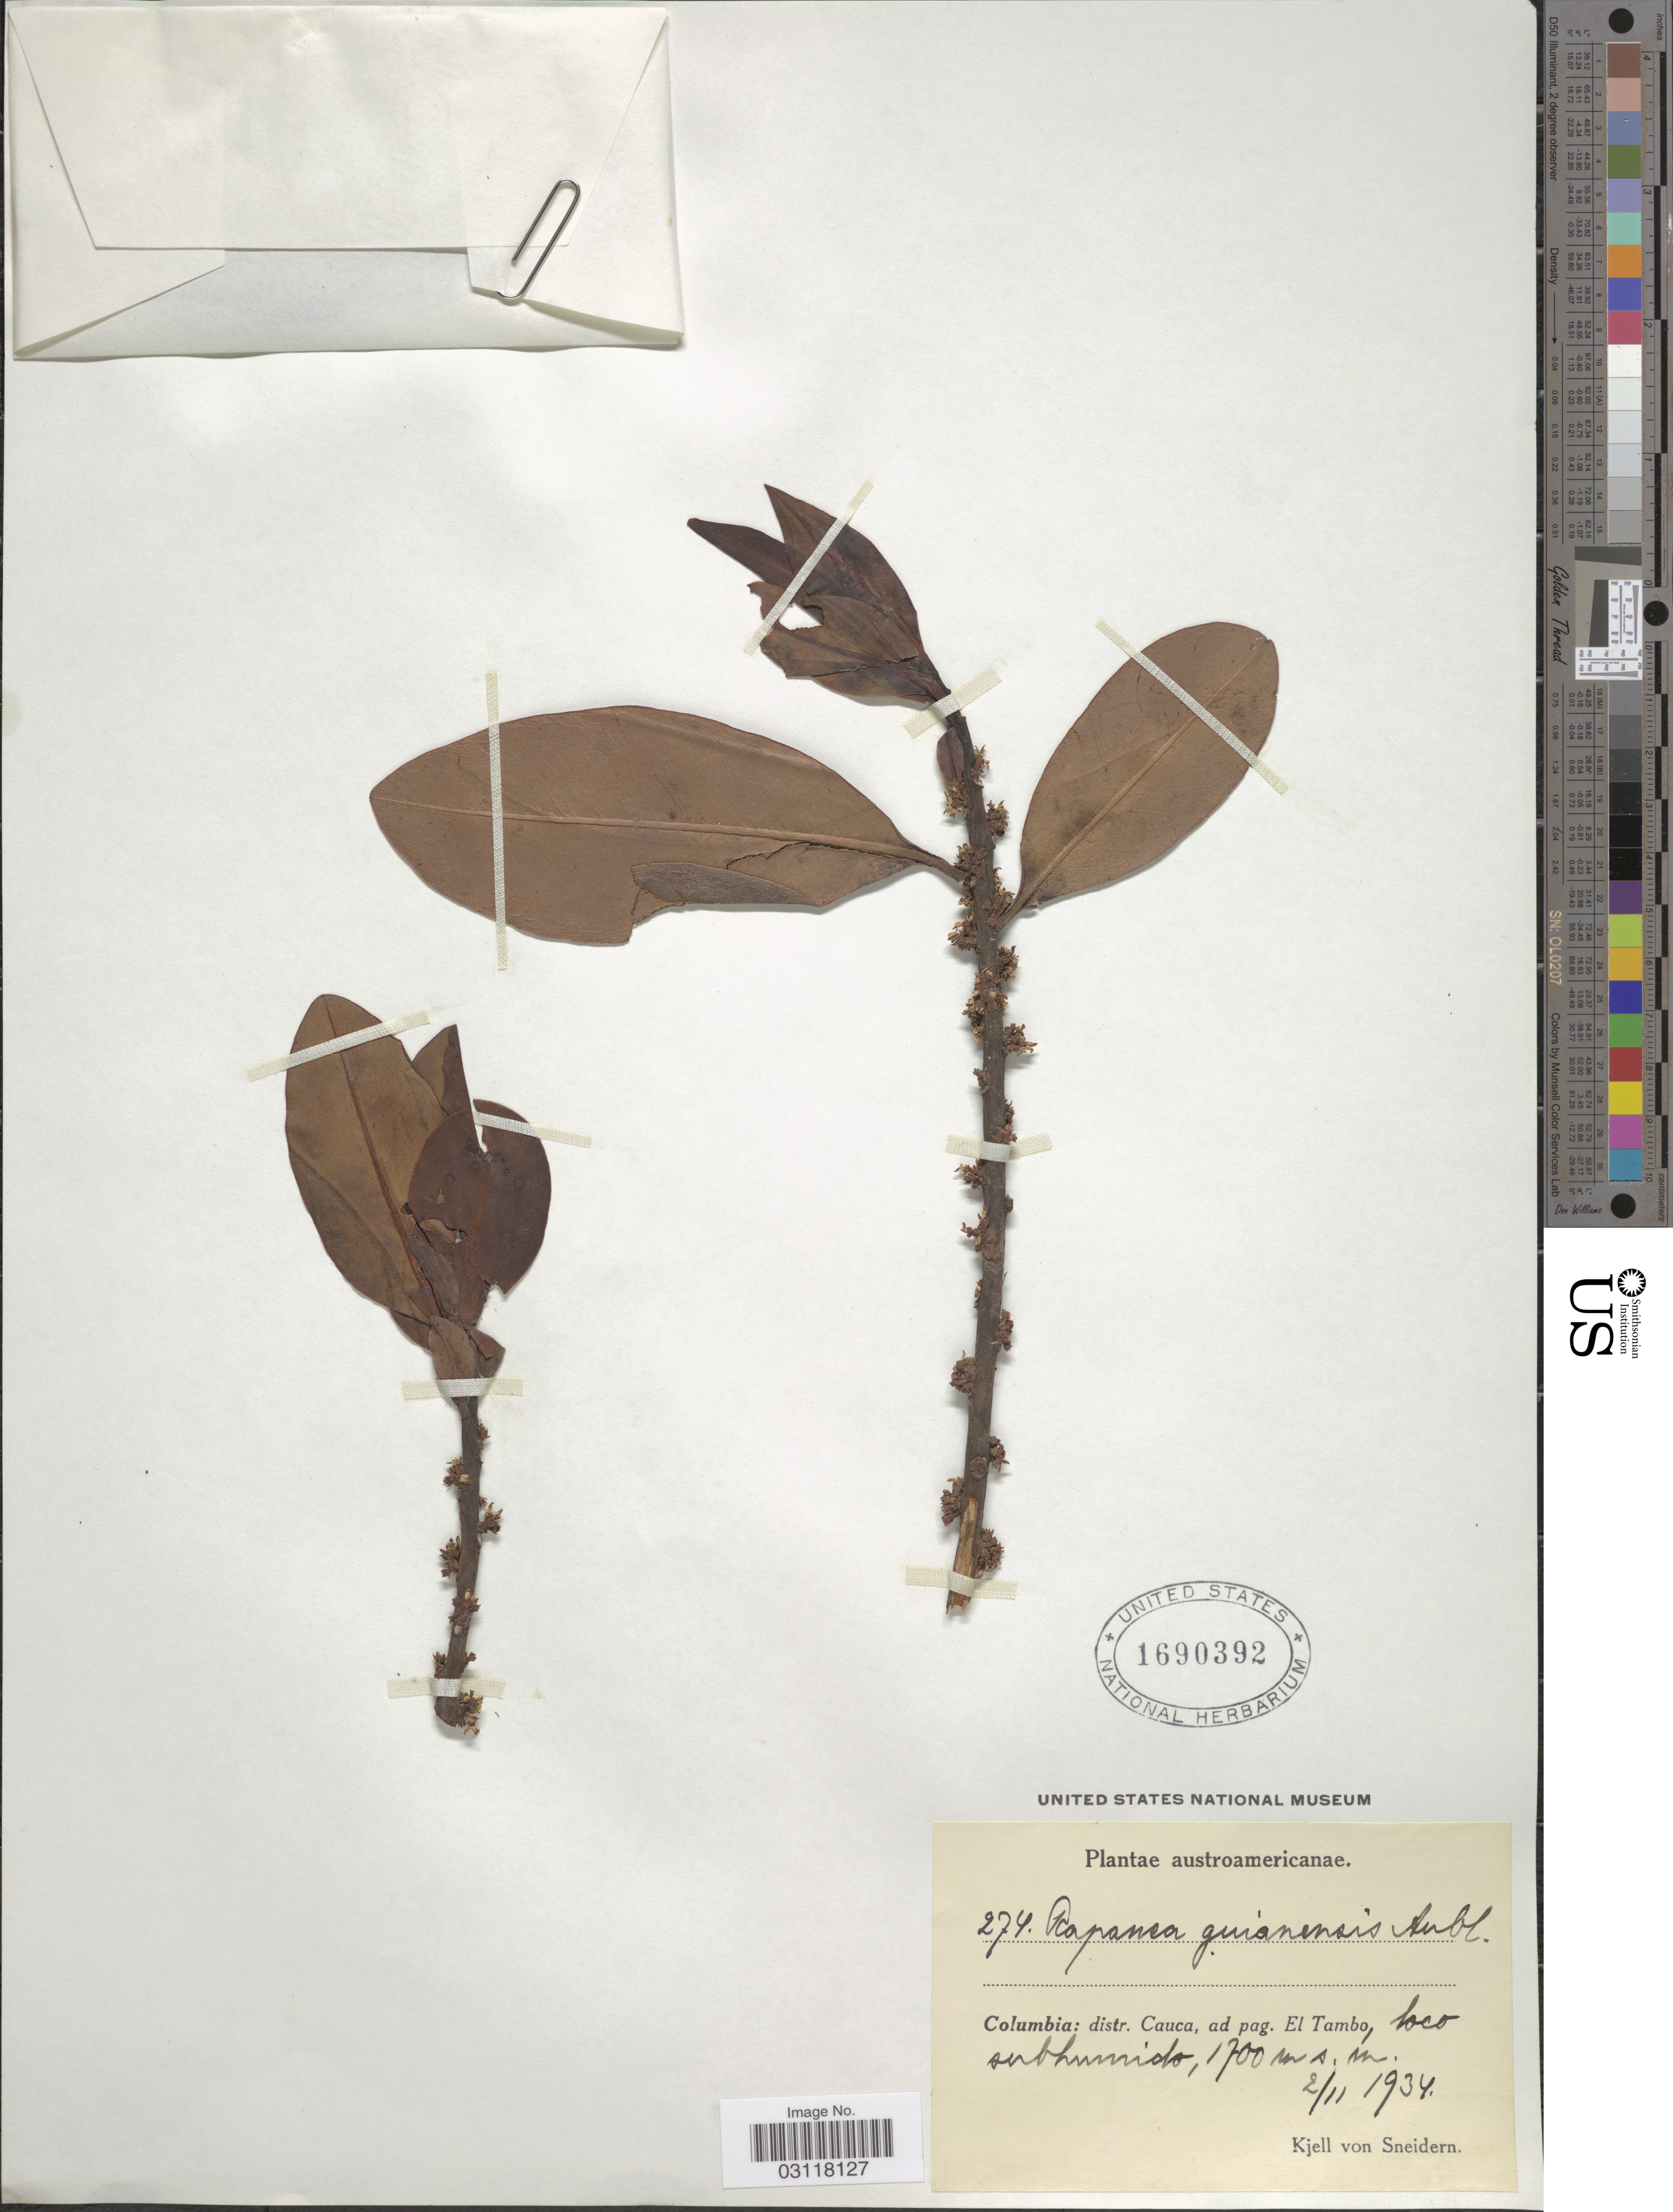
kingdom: Plantae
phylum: Tracheophyta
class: Magnoliopsida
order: Ericales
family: Primulaceae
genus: Rapanea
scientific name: Rapanea guianensis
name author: Aubl.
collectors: K. von Sneidern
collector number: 274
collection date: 1934-11-02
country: Colombia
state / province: Cauca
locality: Distr. Cauca, ad pag. El Tambo.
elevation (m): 1700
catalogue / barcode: US 1690392